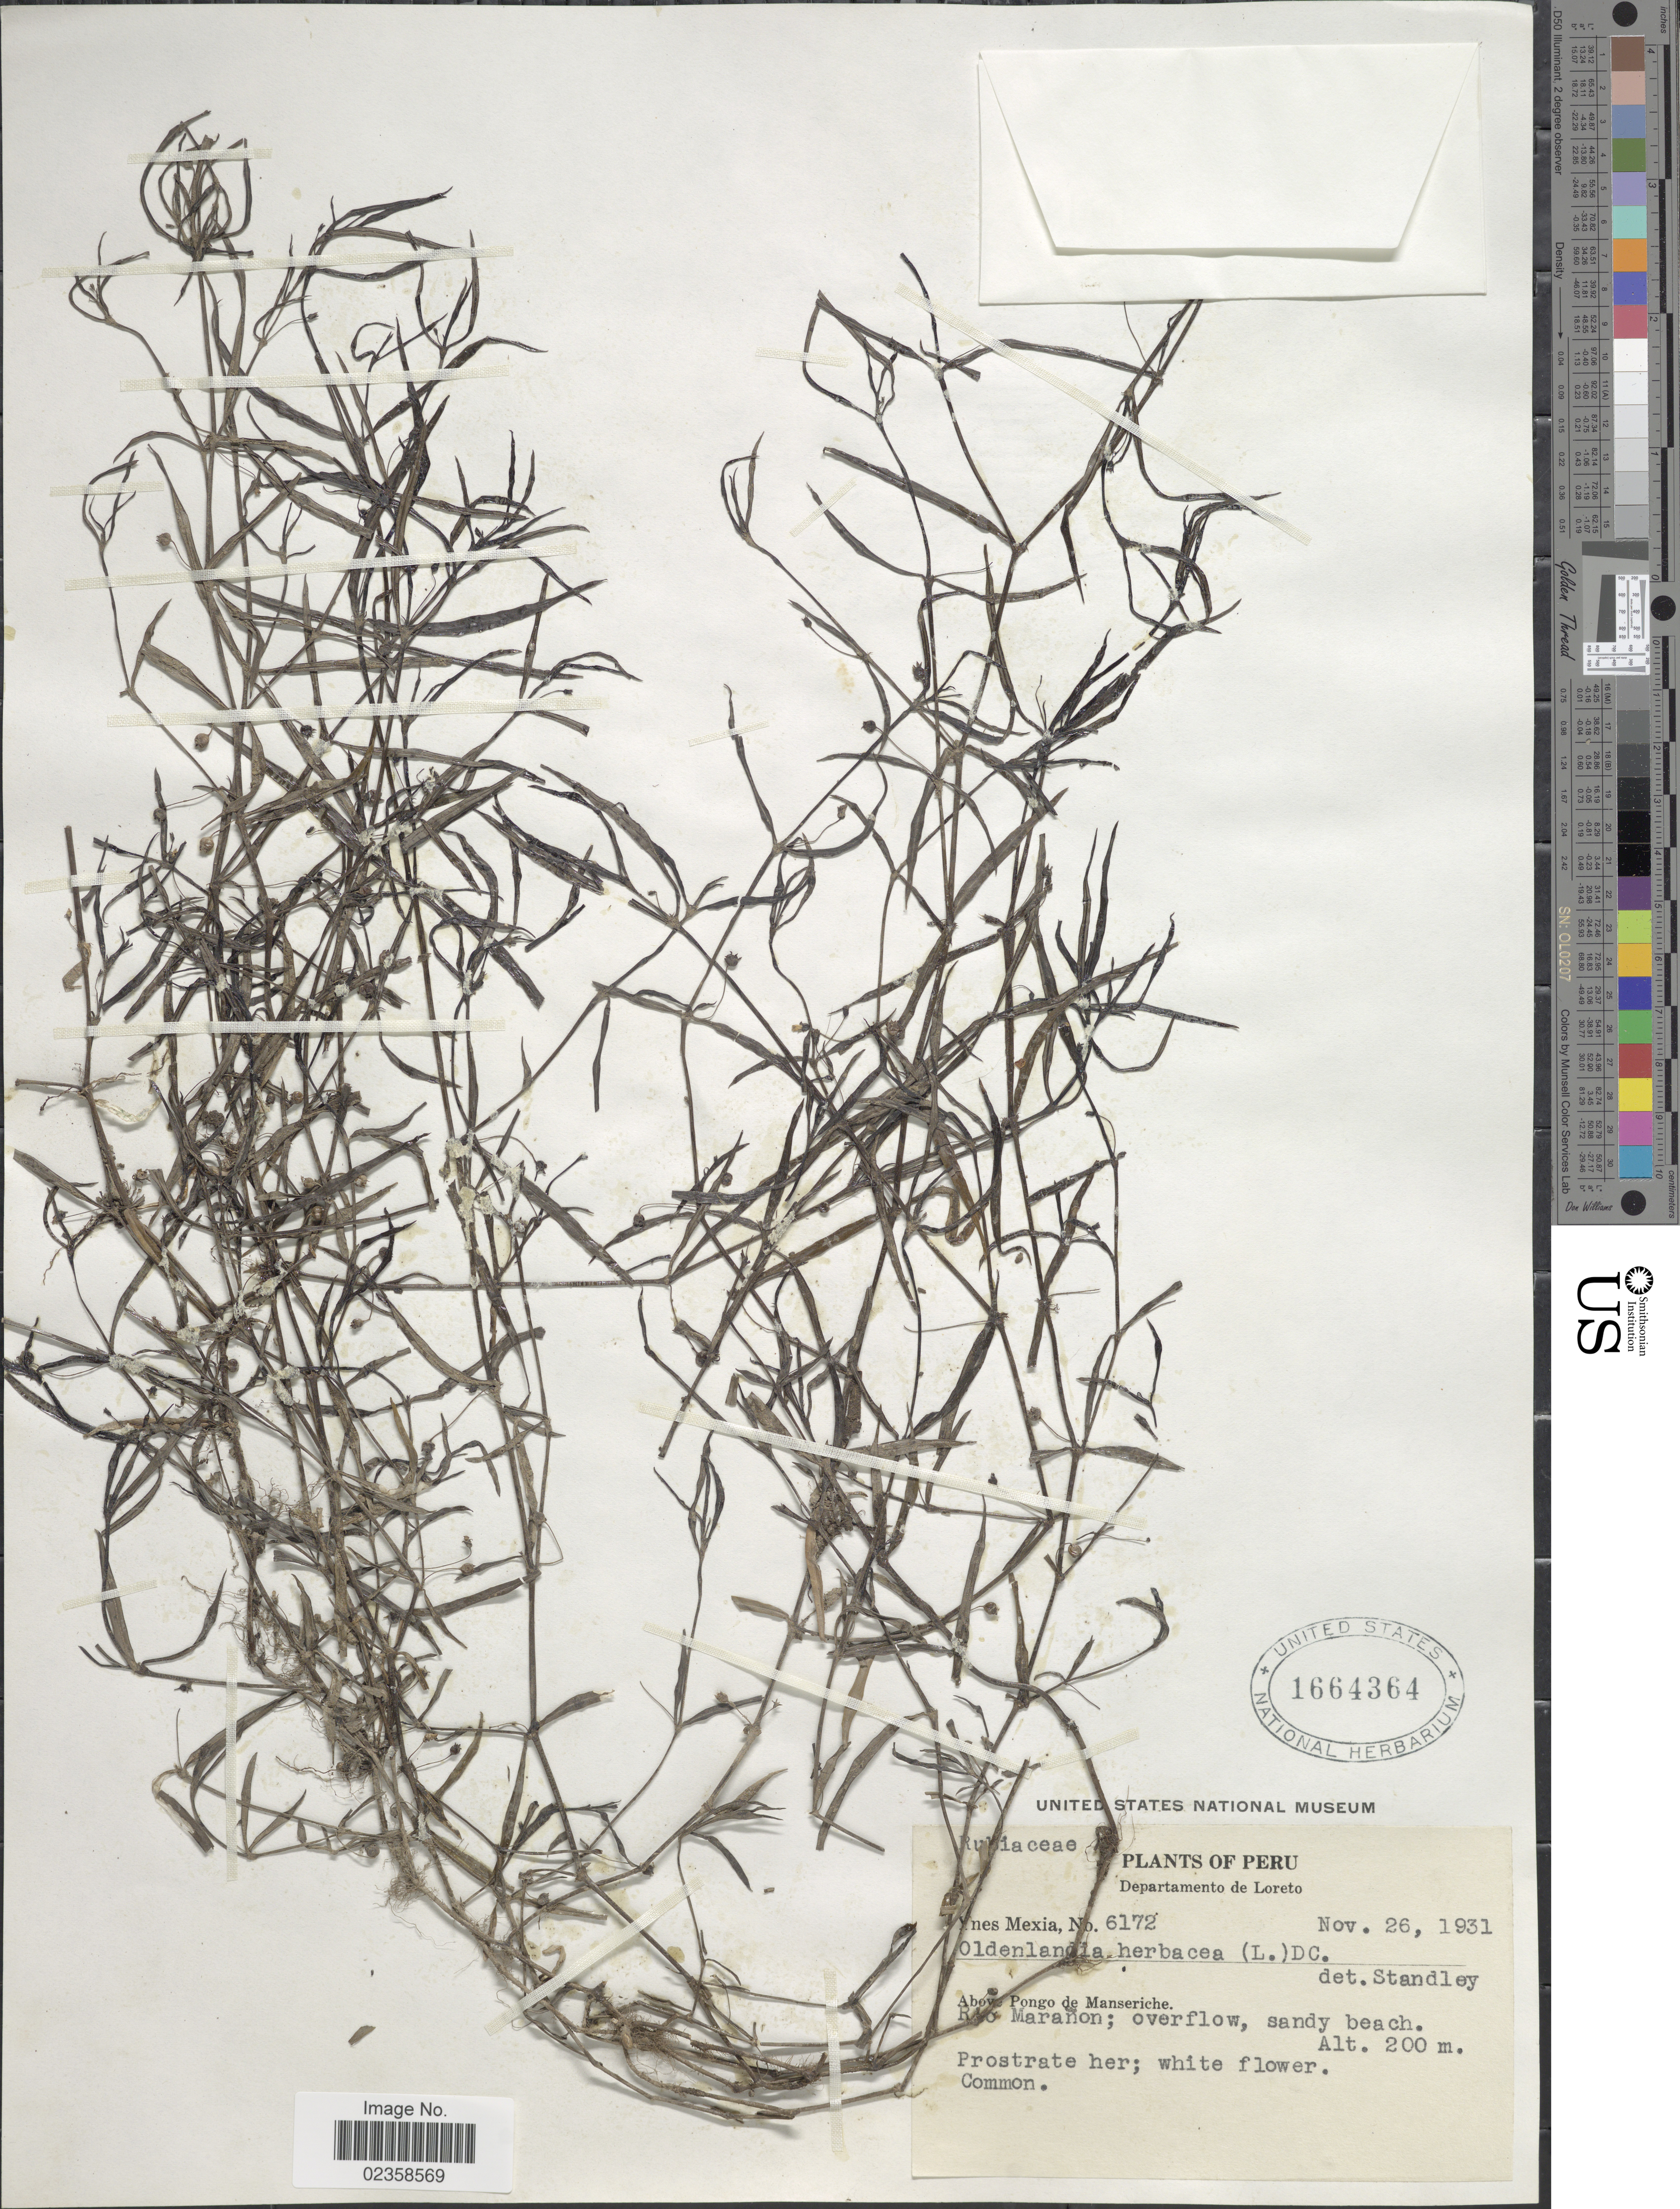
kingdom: Plantae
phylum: Tracheophyta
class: Magnoliopsida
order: Gentianales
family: Rubiaceae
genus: Oldenlandia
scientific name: Oldenlandia herbacea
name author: (L.) Roxb.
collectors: Y. Mexia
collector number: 6172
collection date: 1931-11-26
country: Peru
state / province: Loreto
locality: Departamento de Loreto, Above Pongo de Manseriche, Rio Maranon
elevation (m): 200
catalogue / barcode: US 1664364